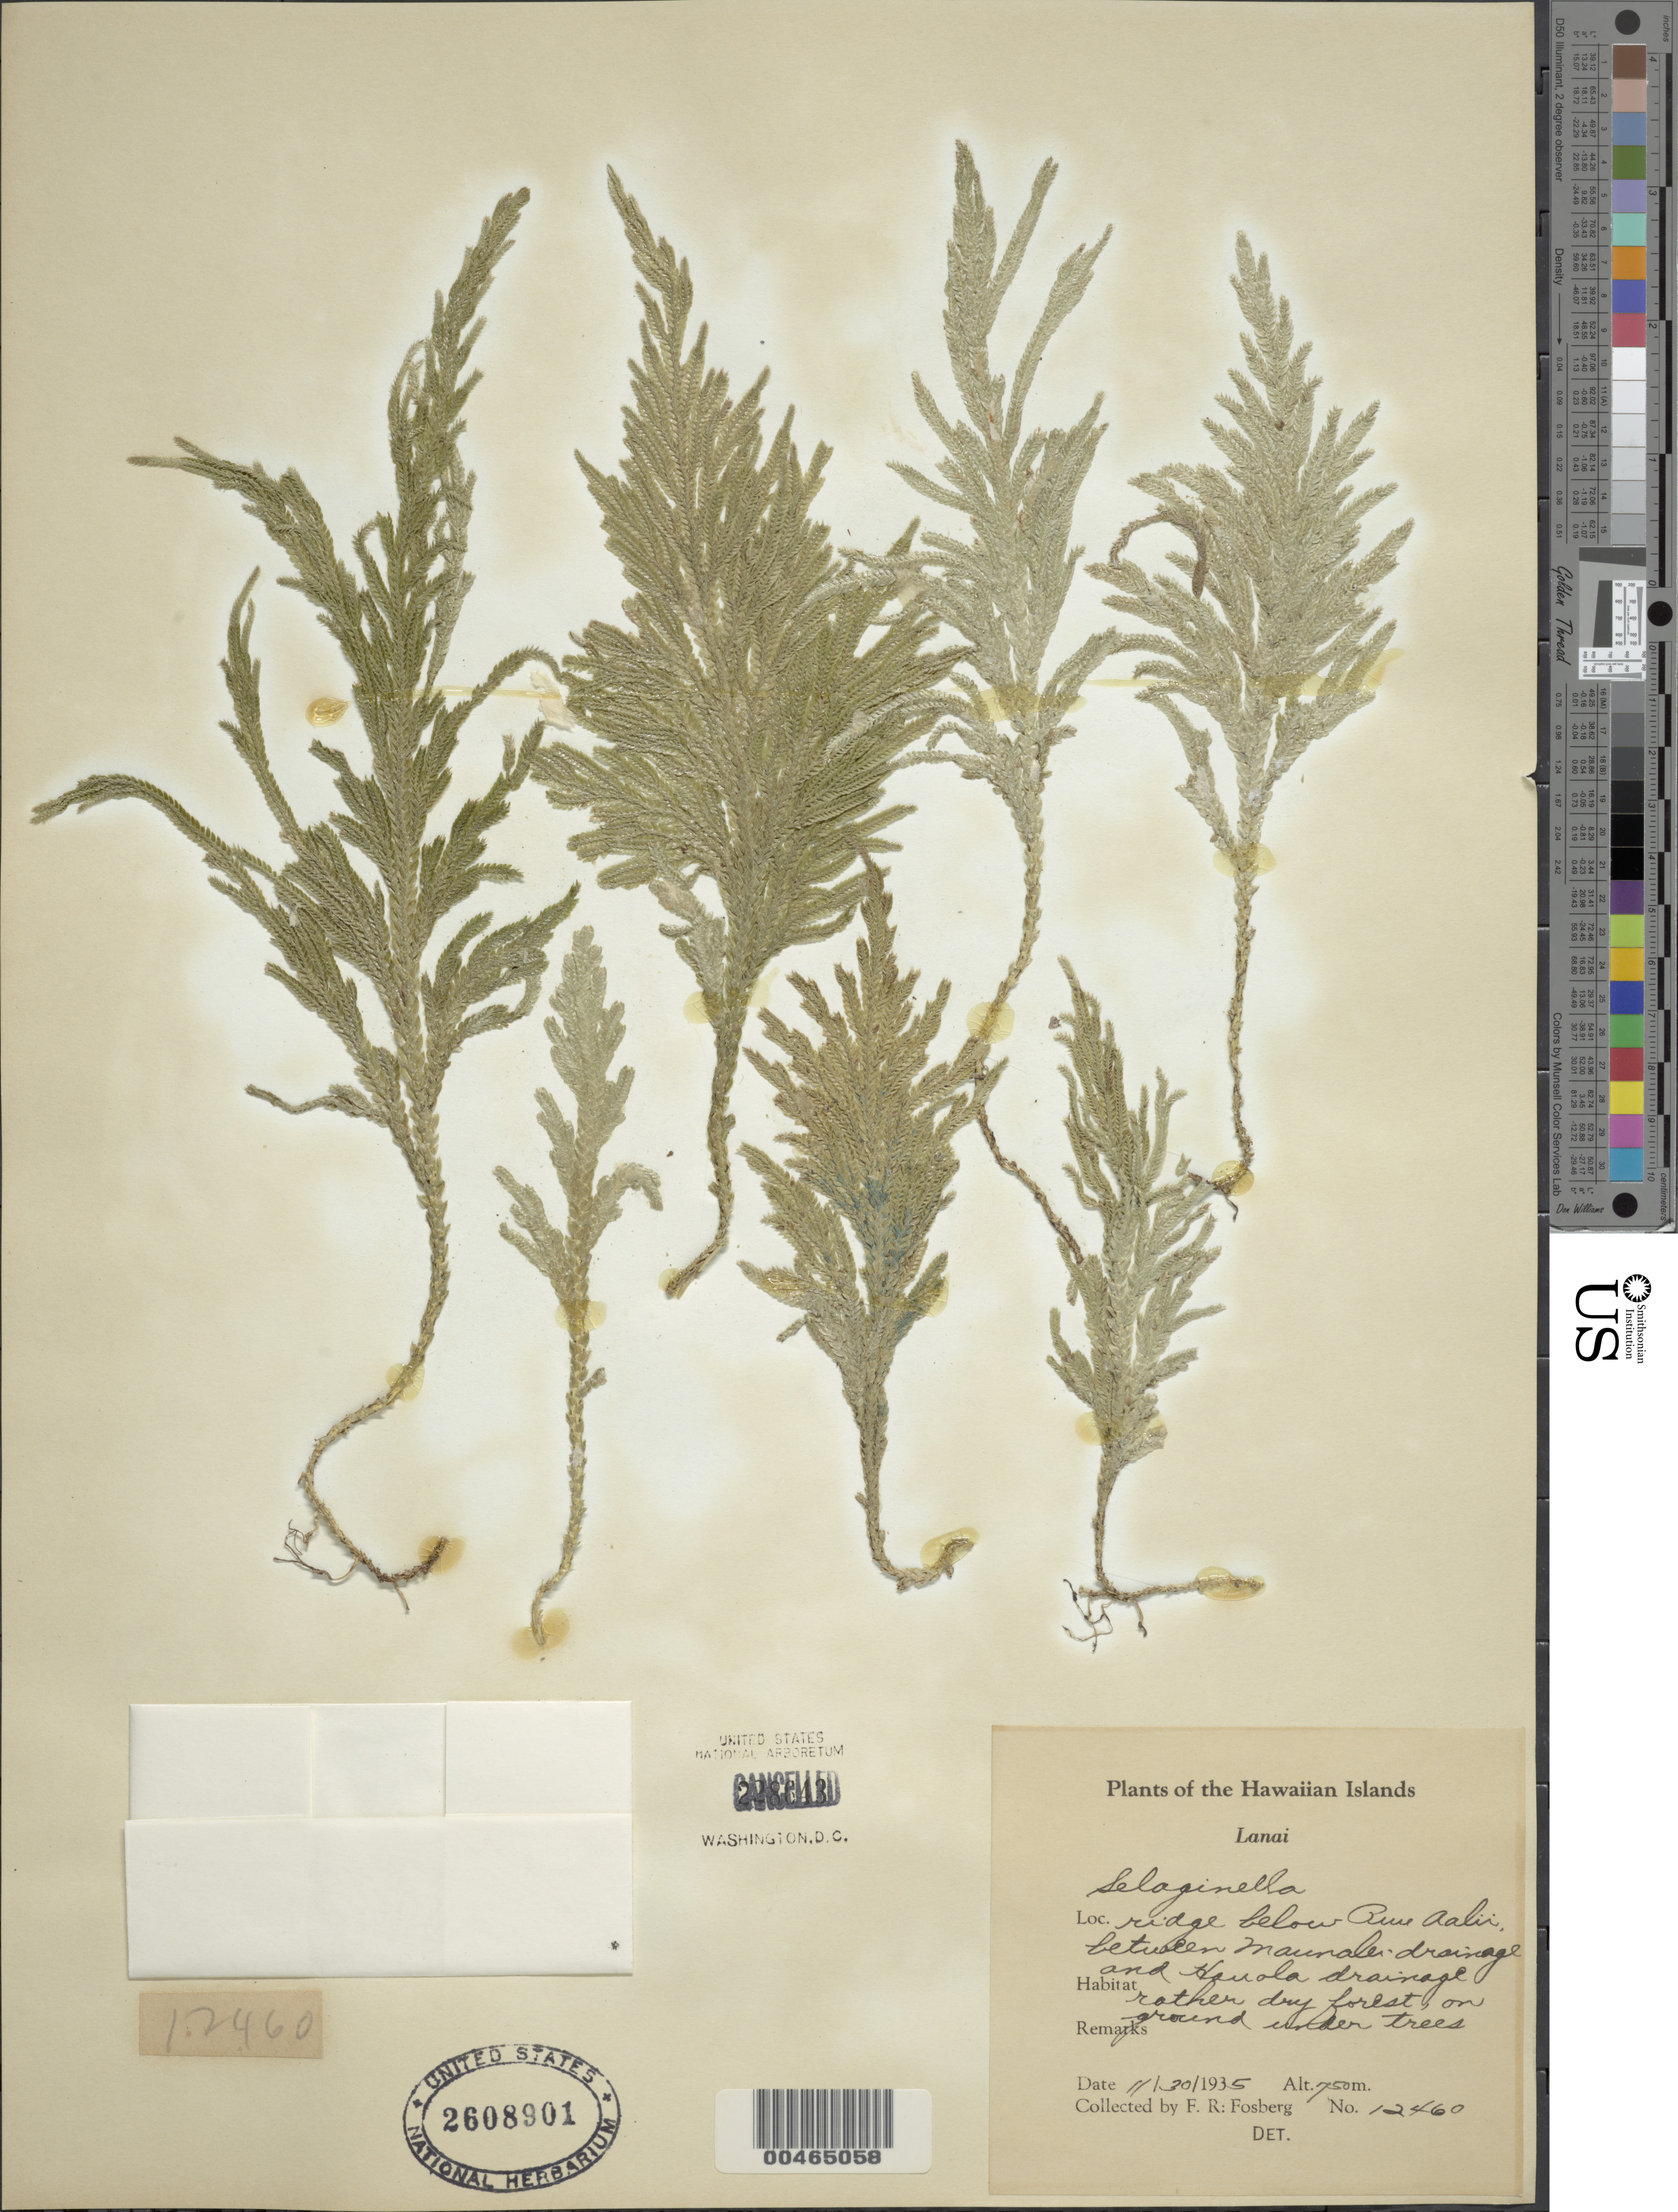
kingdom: Plantae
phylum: Tracheophyta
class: Lycopodiopsida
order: Selaginellales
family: Selaginellaceae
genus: Selaginella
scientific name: Selaginella arbuscula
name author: (Kualf.) Spring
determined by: Palmer, D. D.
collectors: F. R. Fosberg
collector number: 12460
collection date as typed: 30 Nov 1935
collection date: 1935-11-30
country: United States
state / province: Hawaii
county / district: Maui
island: Lana'i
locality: Ridge below Puu Aalii, between Maunalei drainage and Hauola drainage, Lanai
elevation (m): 750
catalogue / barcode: US 2608901